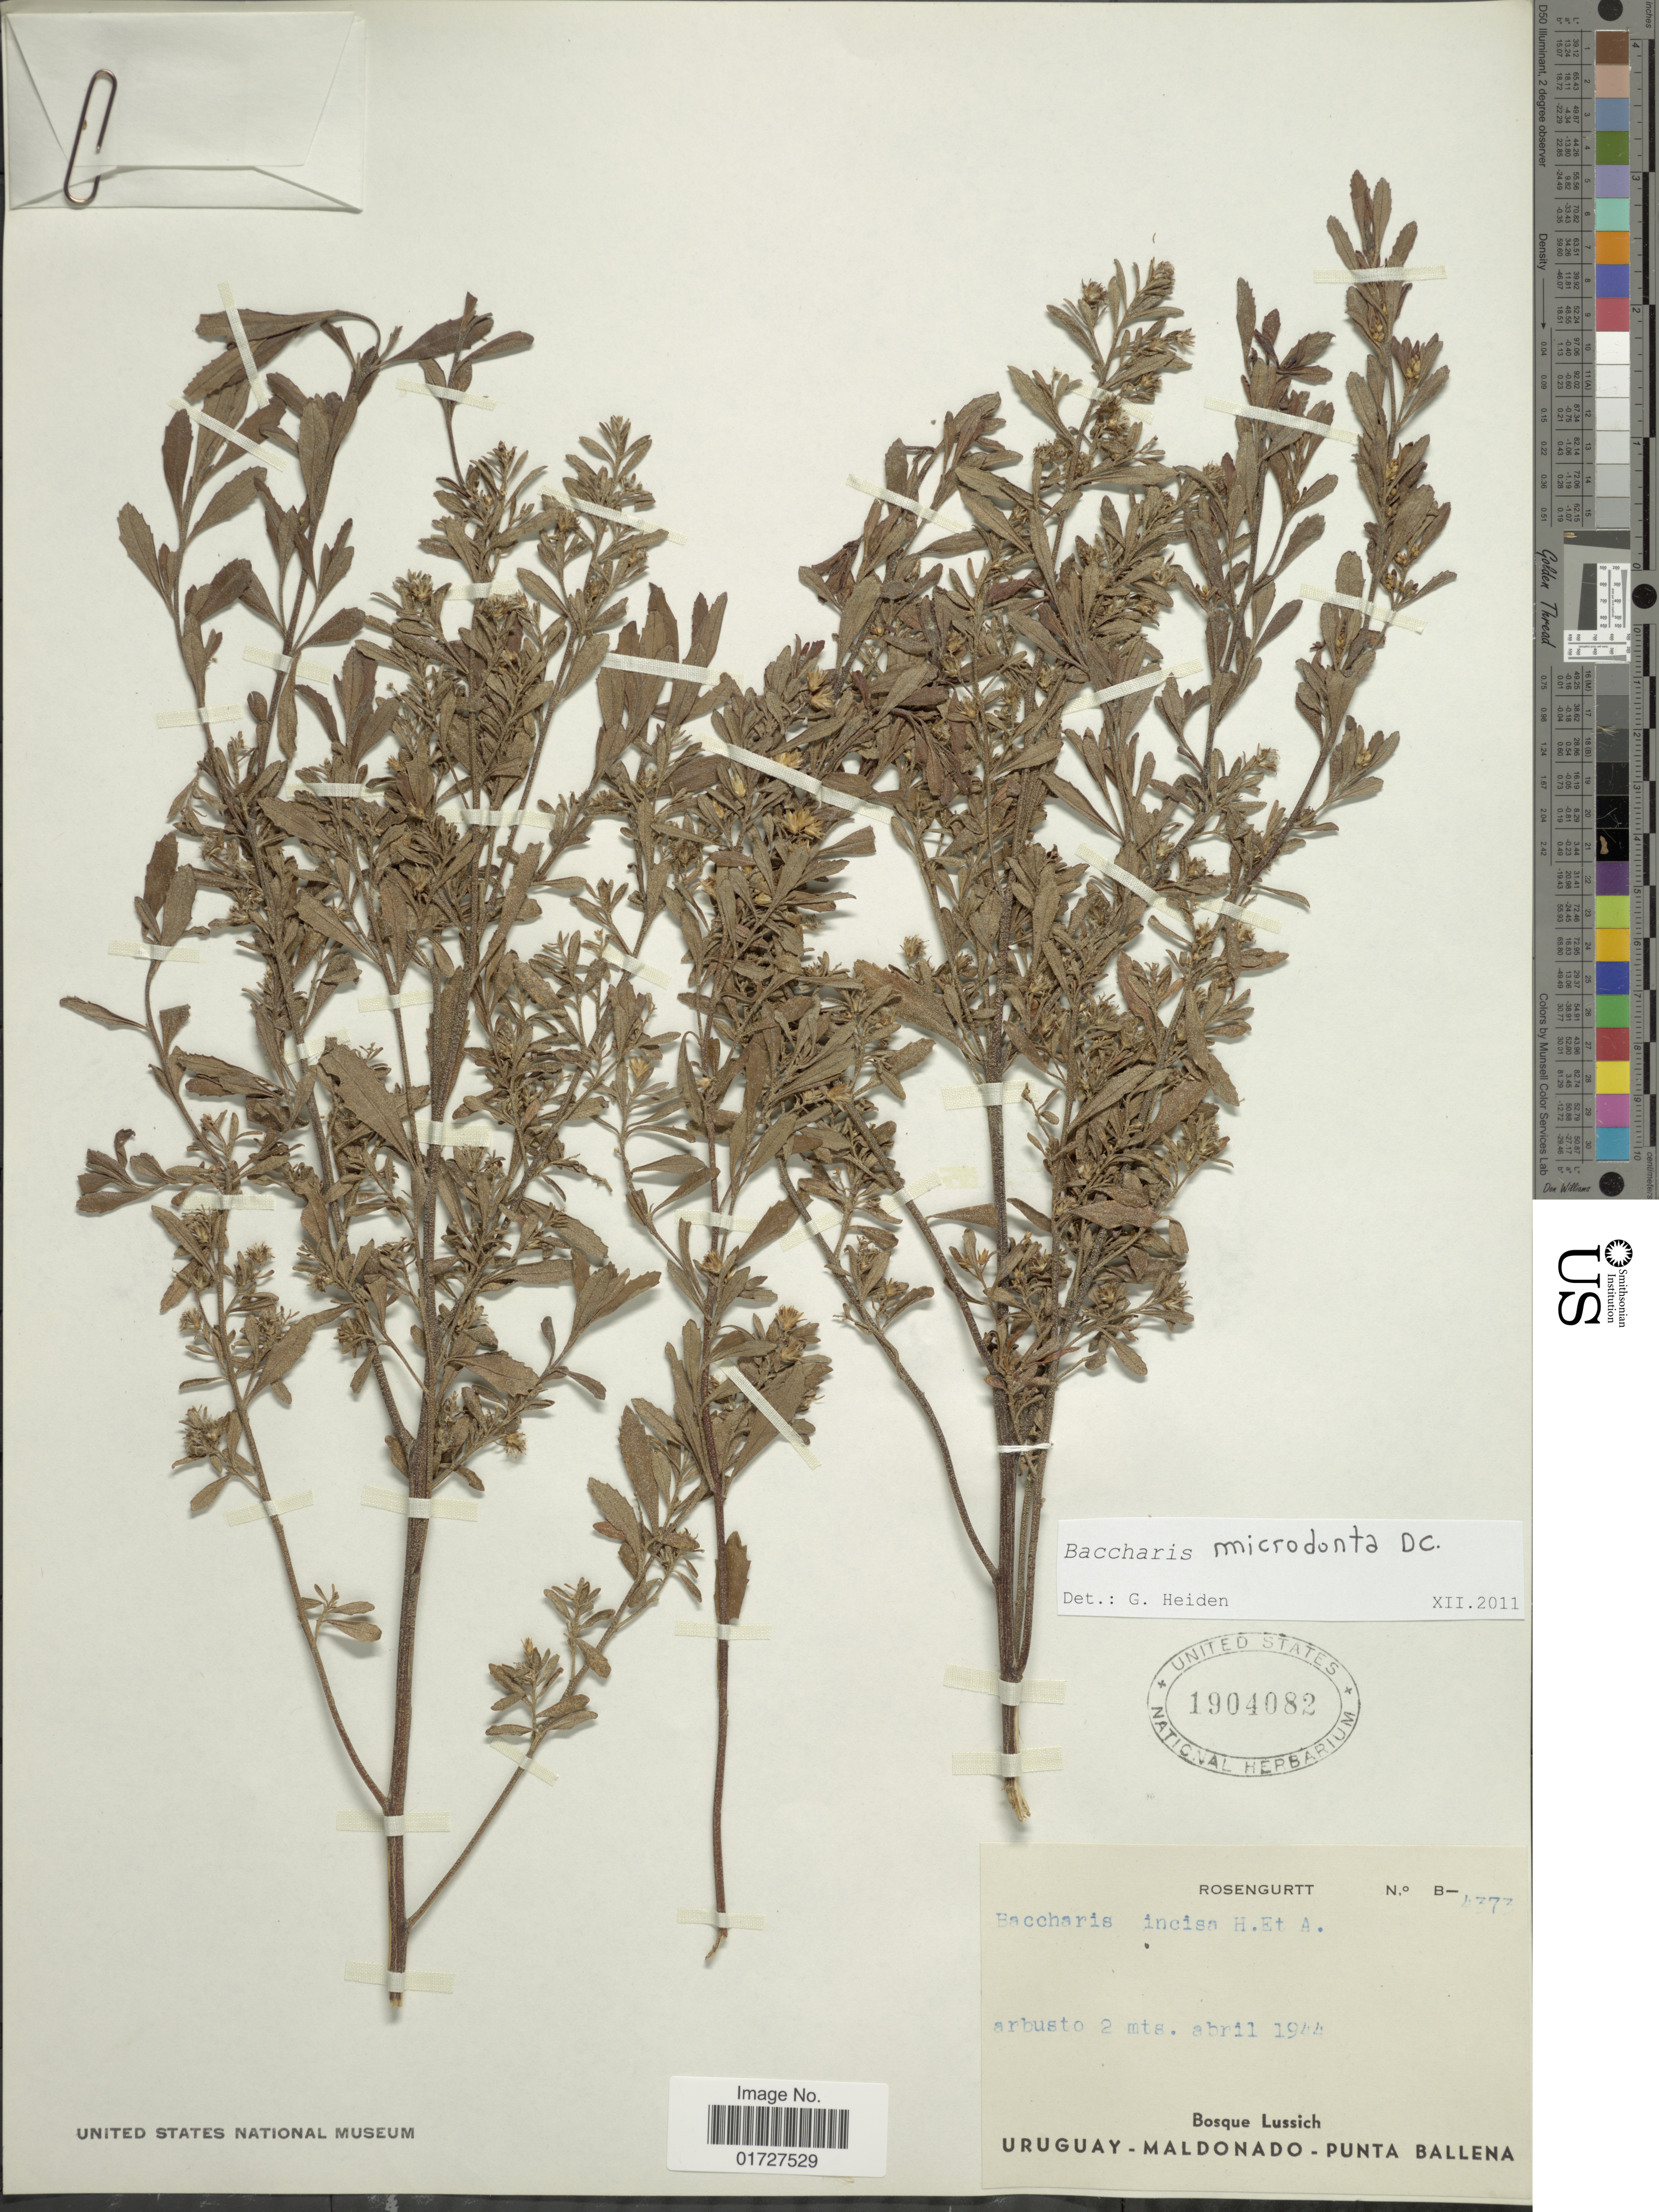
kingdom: Plantae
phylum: Tracheophyta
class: Magnoliopsida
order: Asterales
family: Asteraceae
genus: Baccharis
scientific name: Baccharis microdonta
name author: DC.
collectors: Rosengurtt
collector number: B-4373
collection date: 1944-04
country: Uruguay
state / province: Maldonado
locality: Bosque Lussich, Punta Ballena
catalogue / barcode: US 1904082